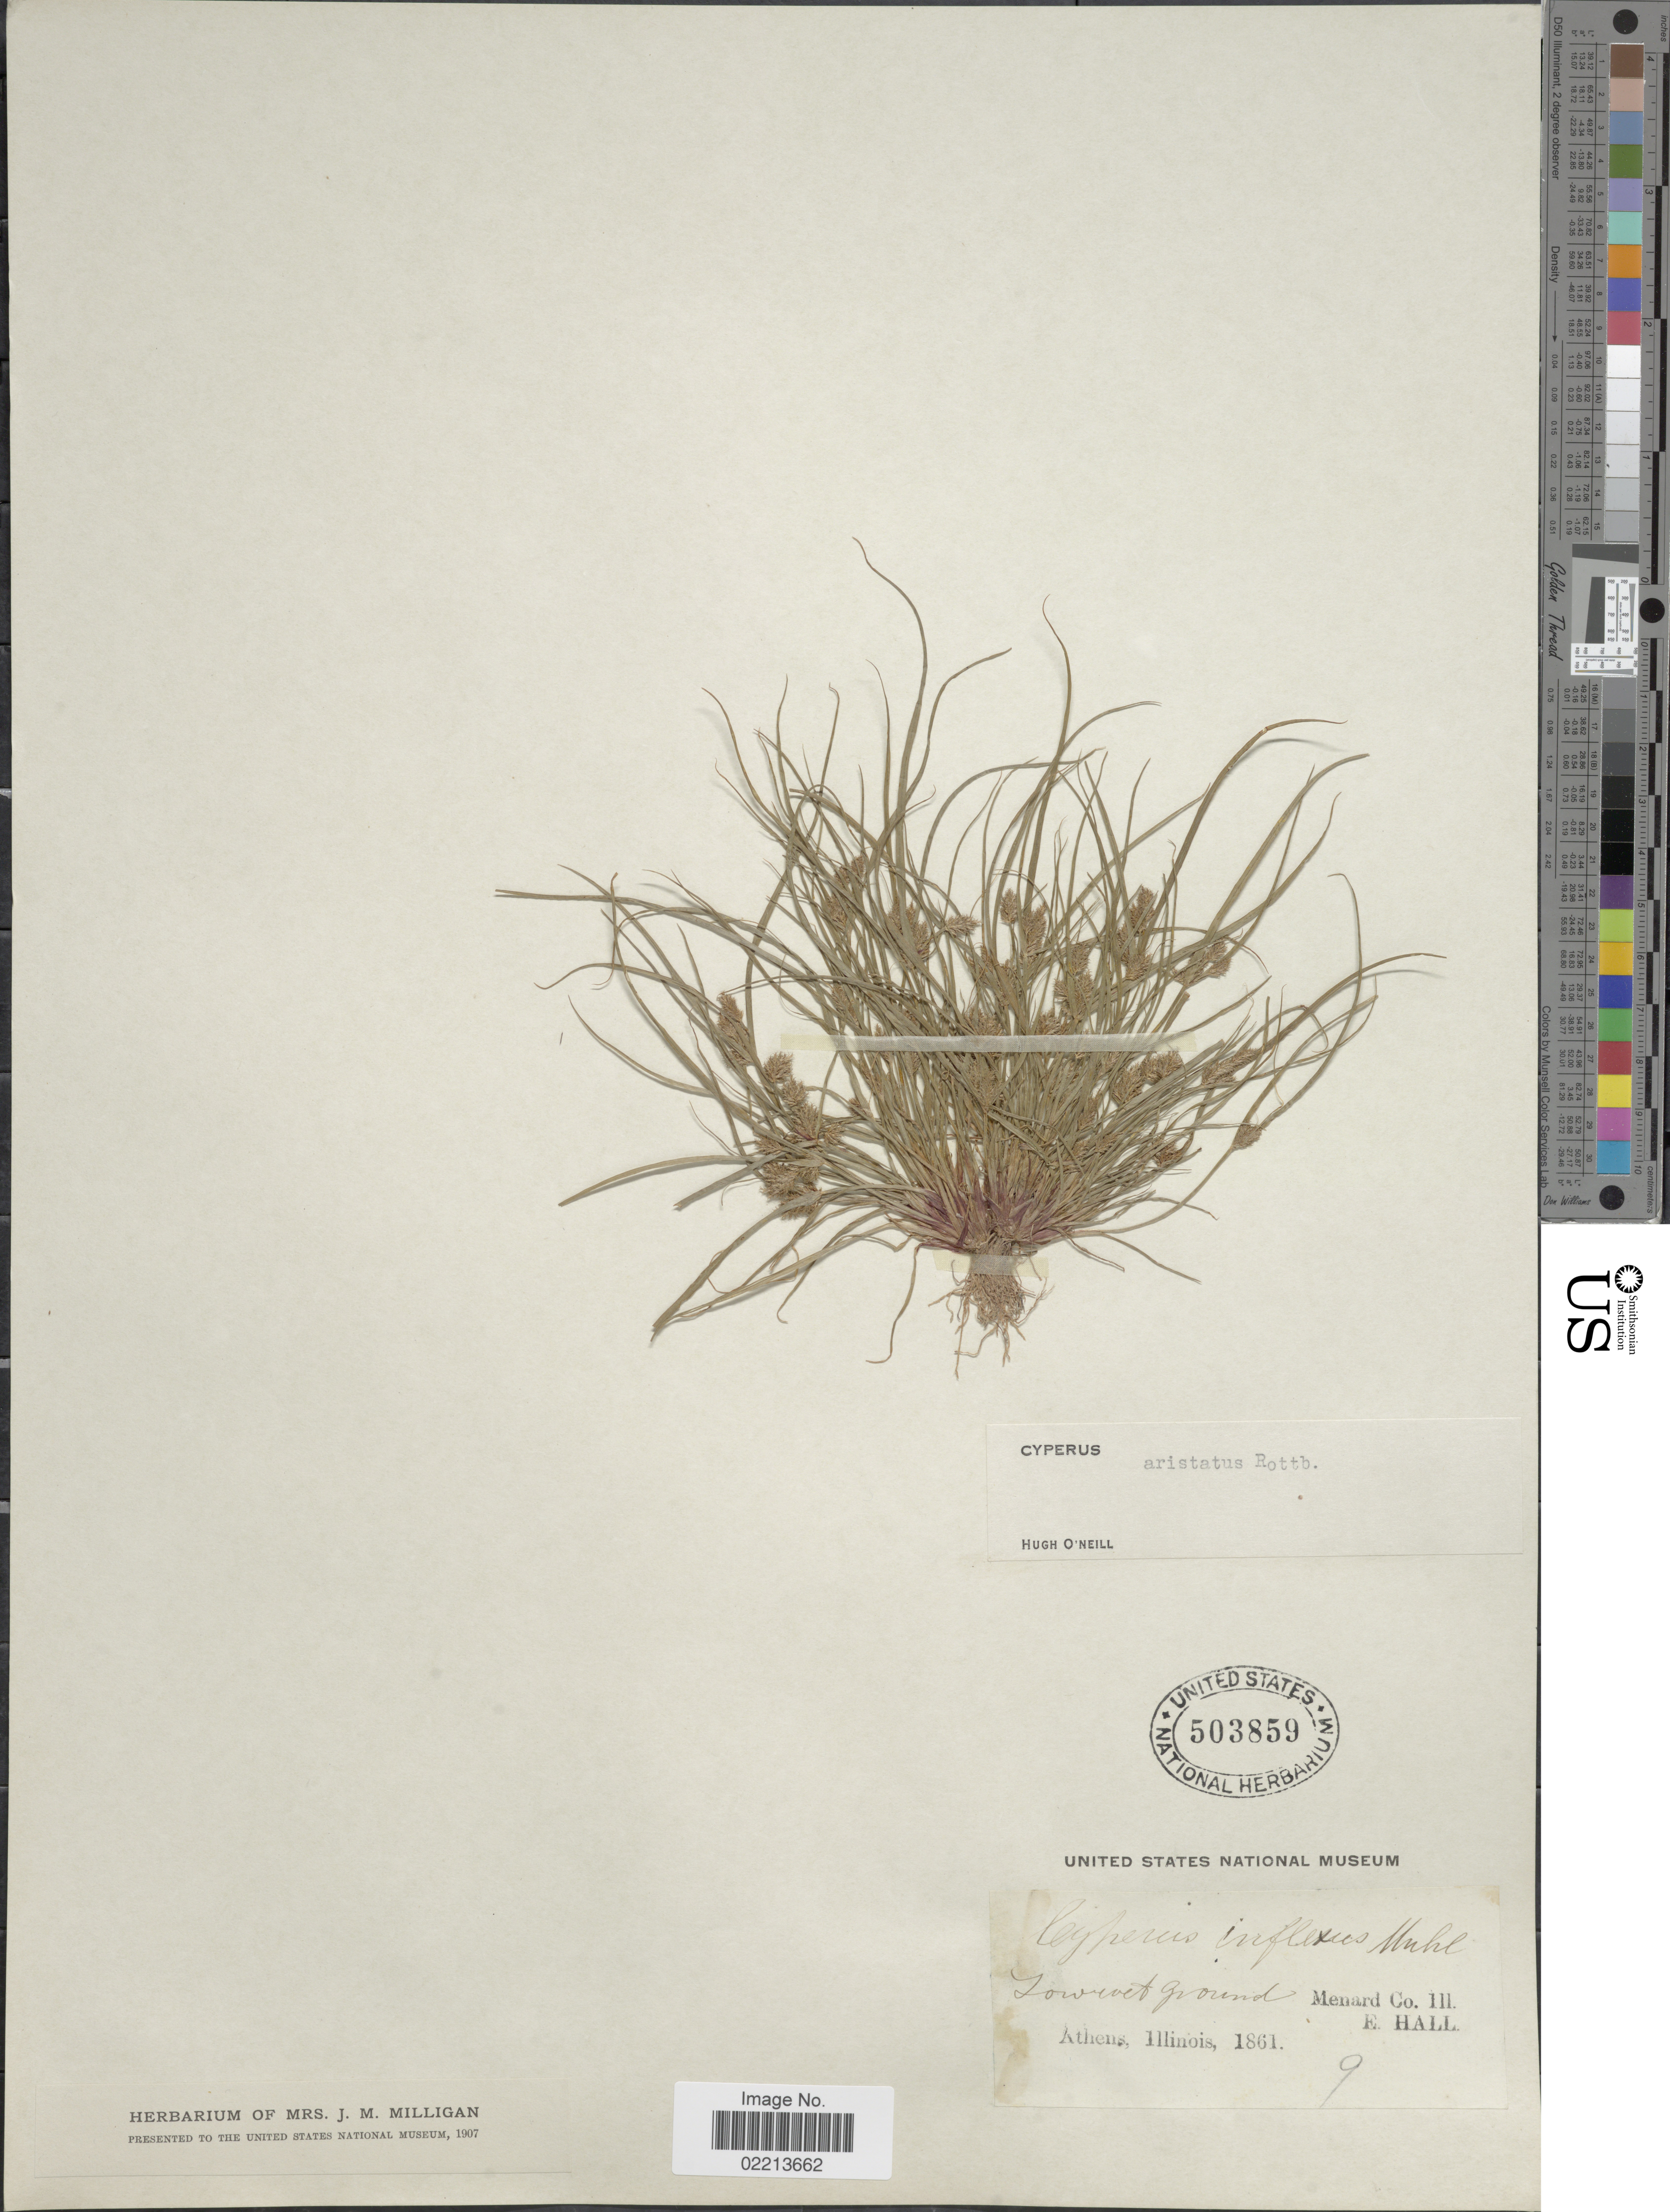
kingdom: Plantae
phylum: Tracheophyta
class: Liliopsida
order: Poales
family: Cyperaceae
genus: Cyperus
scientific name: Cyperus squarrosus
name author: L.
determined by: Strong, Mark T., (BOT), Smithsonian Institution - National Museum of Natural History (UNITED STATES)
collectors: E. Hall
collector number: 9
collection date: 1861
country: United States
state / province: Illinois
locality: Menard Co.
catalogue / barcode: US 503856